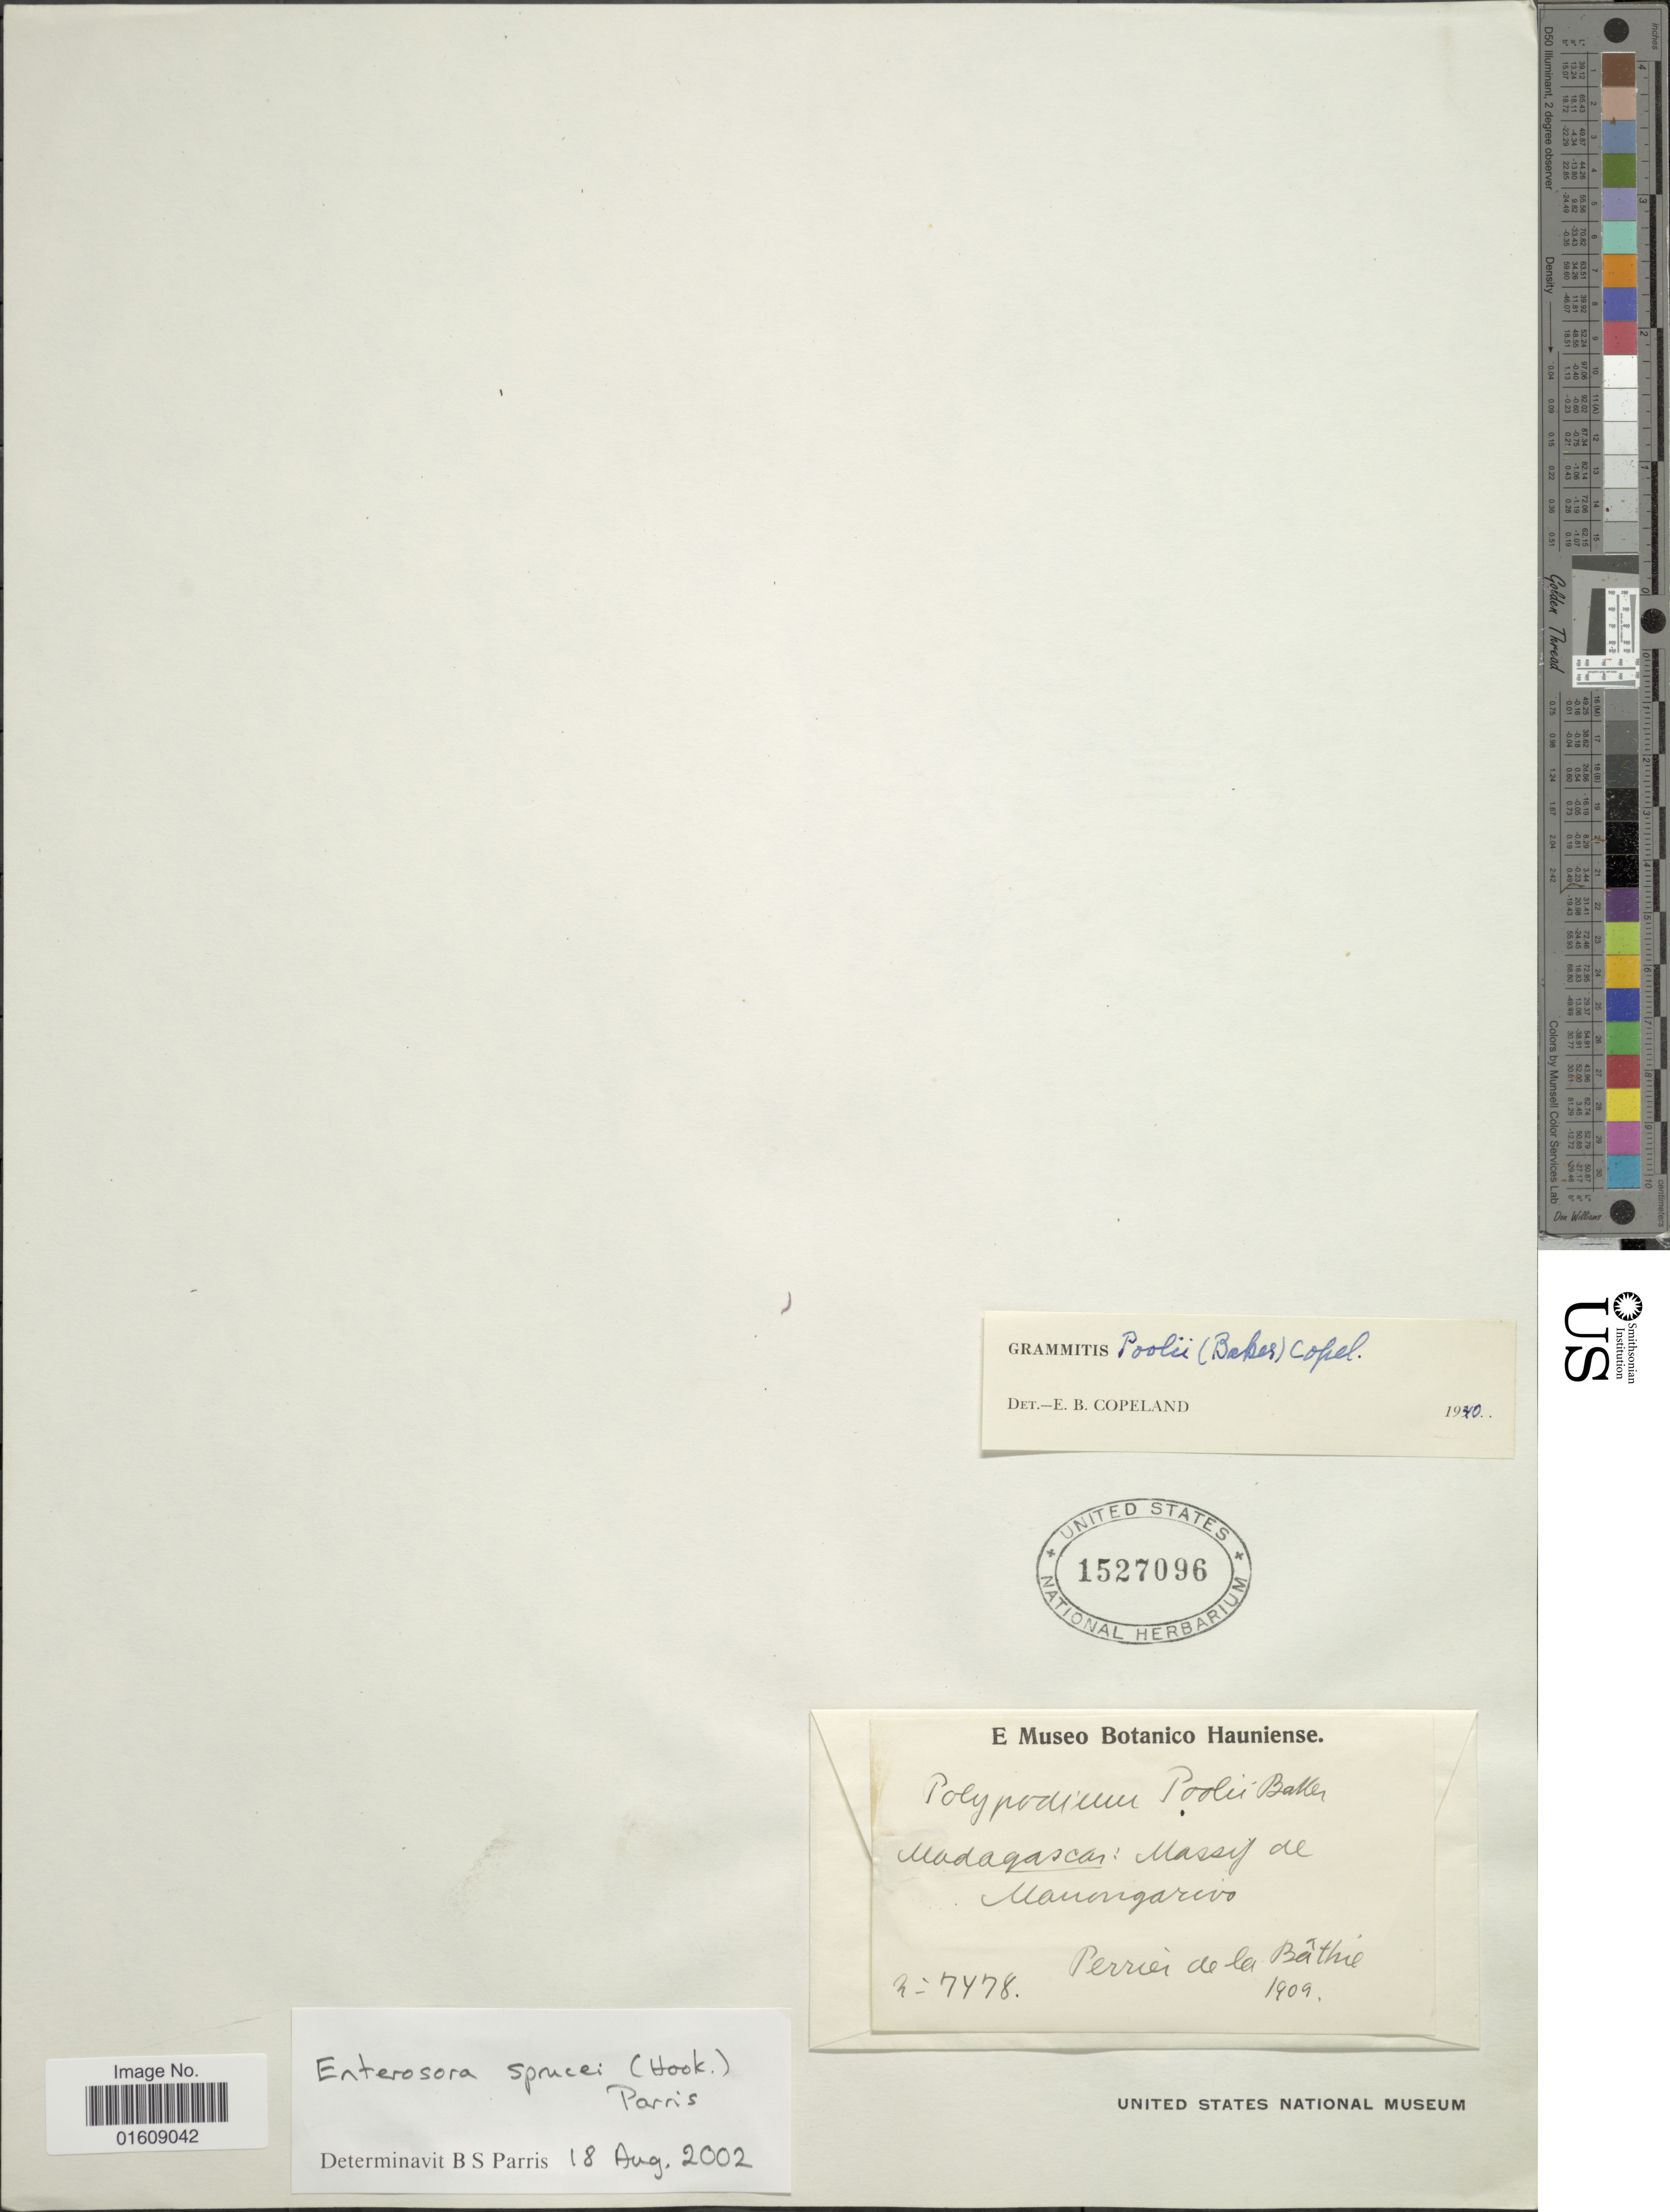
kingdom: Plantae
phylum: Tracheophyta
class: Polypodiopsida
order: Polypodiales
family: Polypodiaceae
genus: Enterosora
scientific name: Enterosora sprucei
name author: (Hook.) Parris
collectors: H. Perrier de la Bâthie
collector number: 7478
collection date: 1909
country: Madagascar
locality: Madagascar, Massif al Manangarcio.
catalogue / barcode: US 1527096